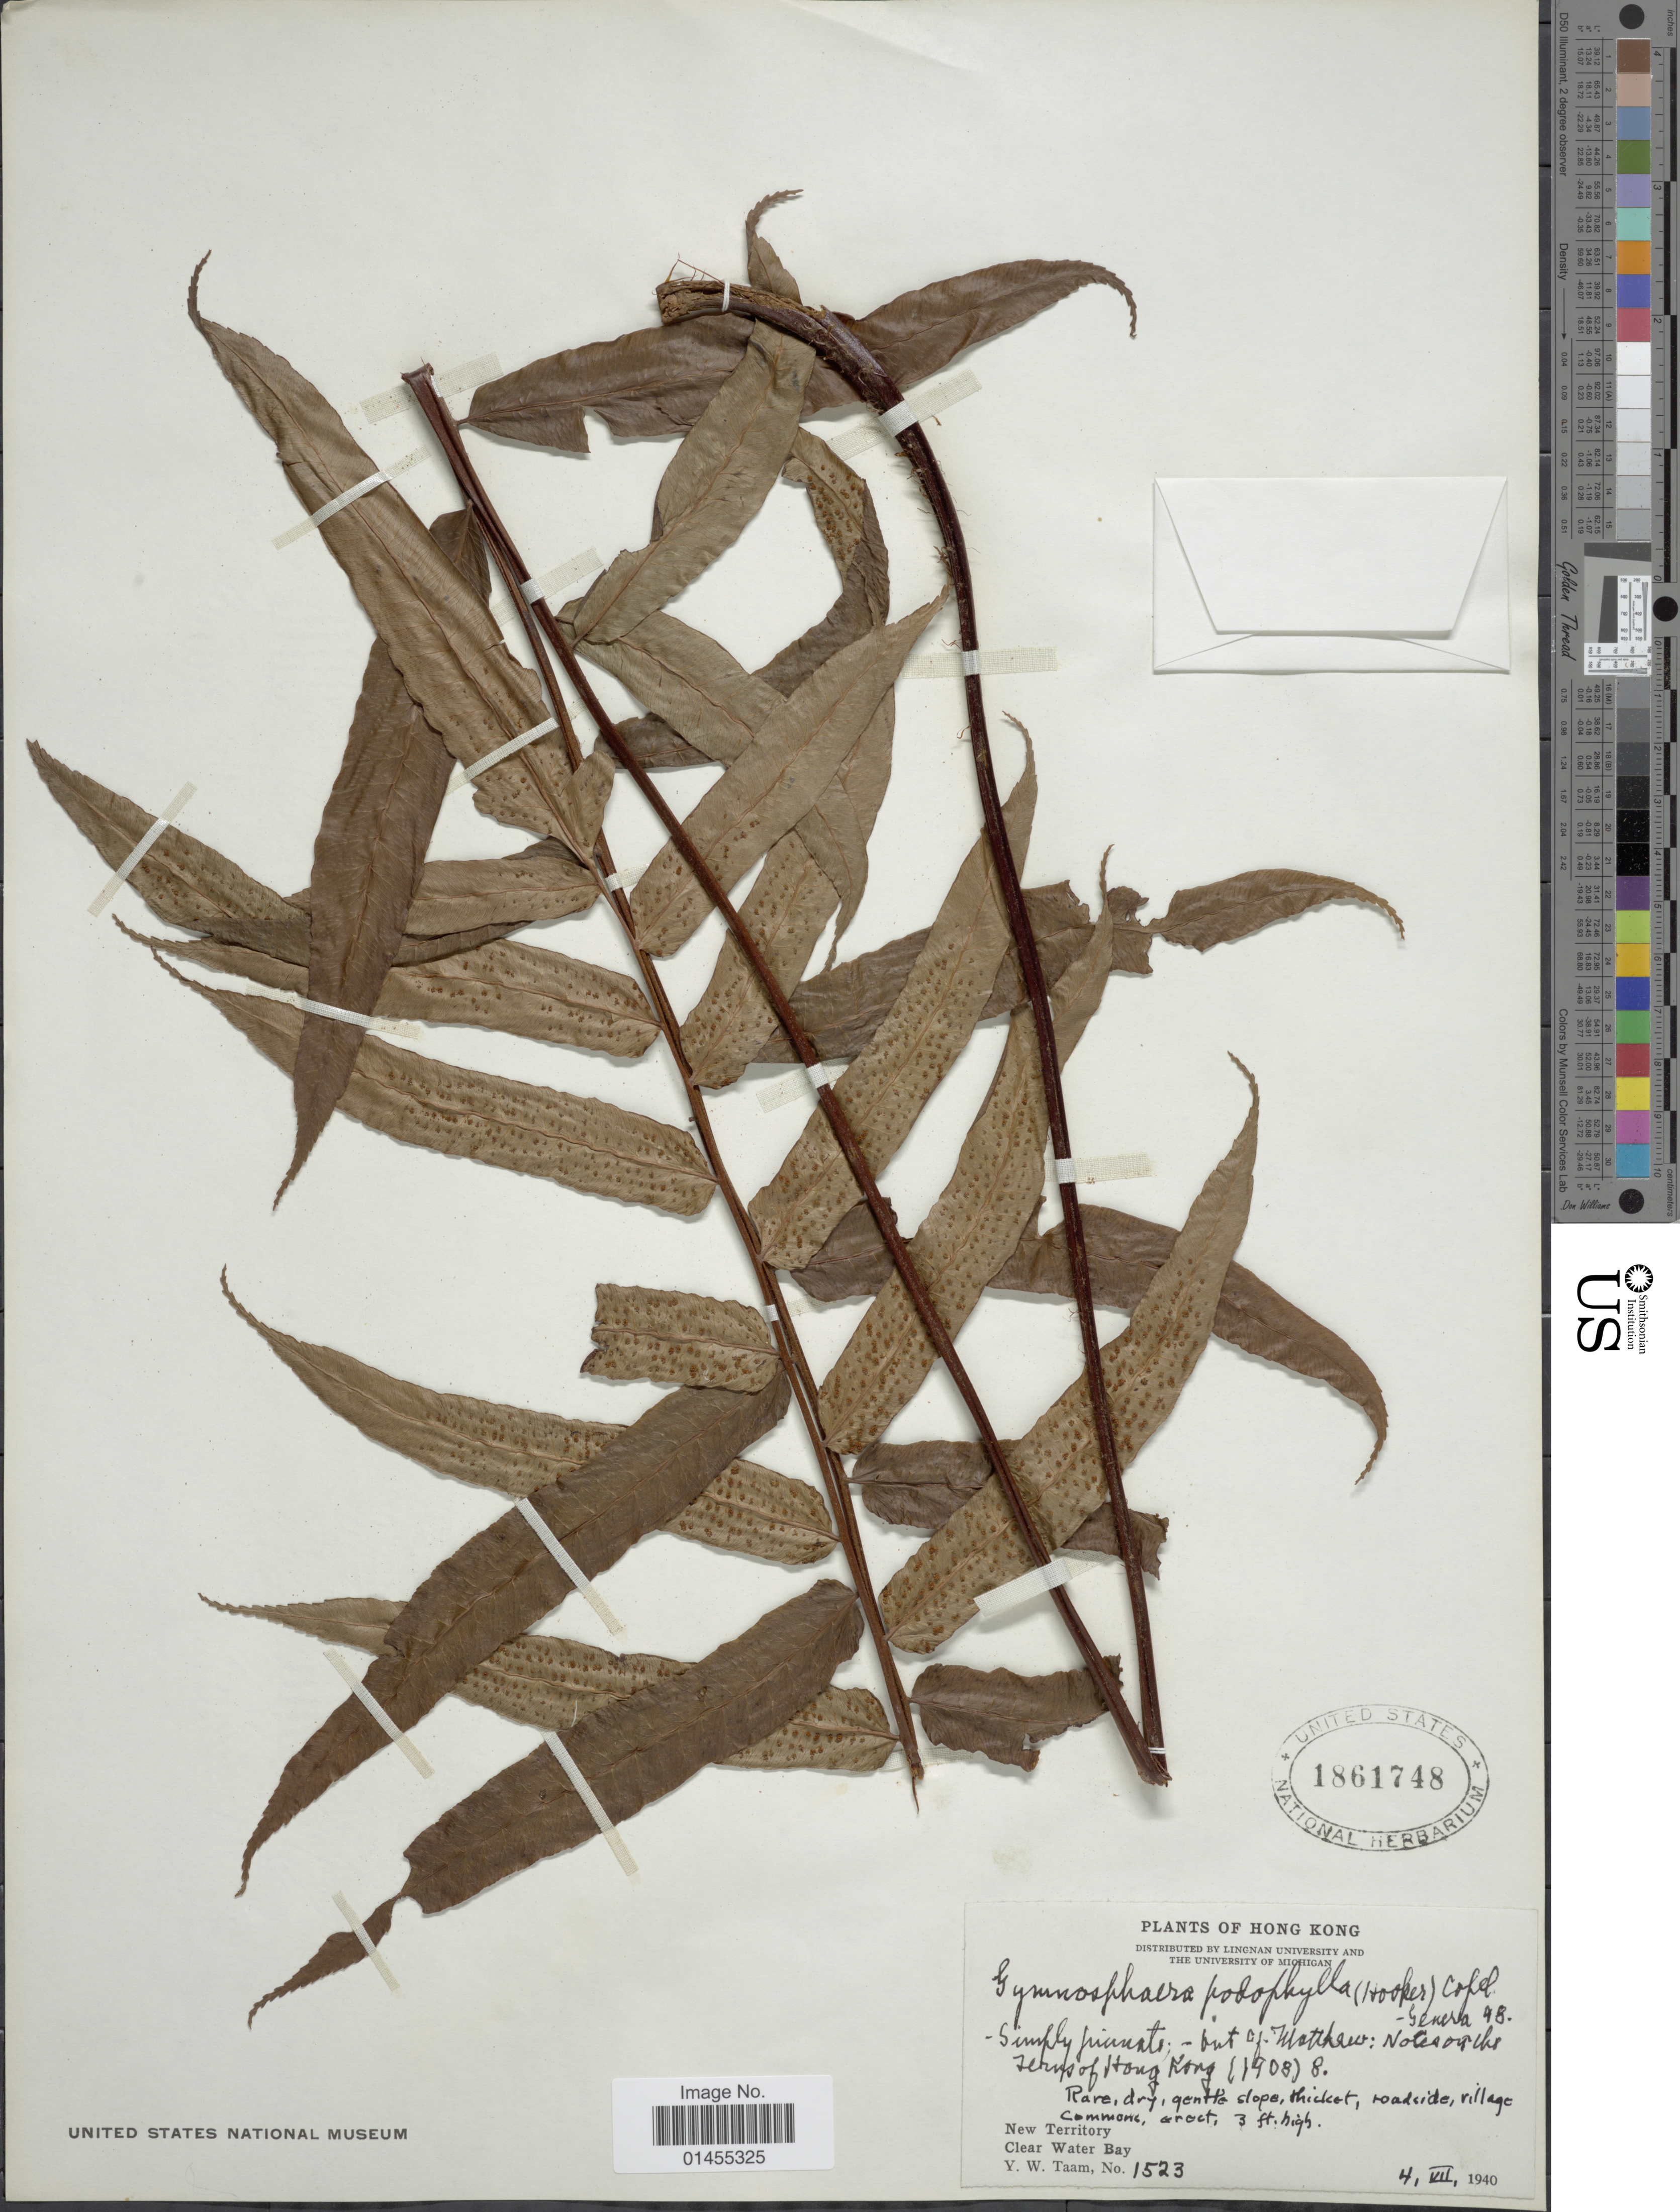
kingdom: Plantae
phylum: Tracheophyta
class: Polypodiopsida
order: Cyatheales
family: Cyatheaceae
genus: Alsophila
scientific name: Alsophila podophylla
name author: Hook.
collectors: Y. W. Taam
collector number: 1532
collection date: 1940-07-04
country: China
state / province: Hong Kong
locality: Simply jeiunte- out of matthew; northside jerrys of Hong Kong, New Territory, Clear Water Bay [interpreted]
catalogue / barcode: US 1861748